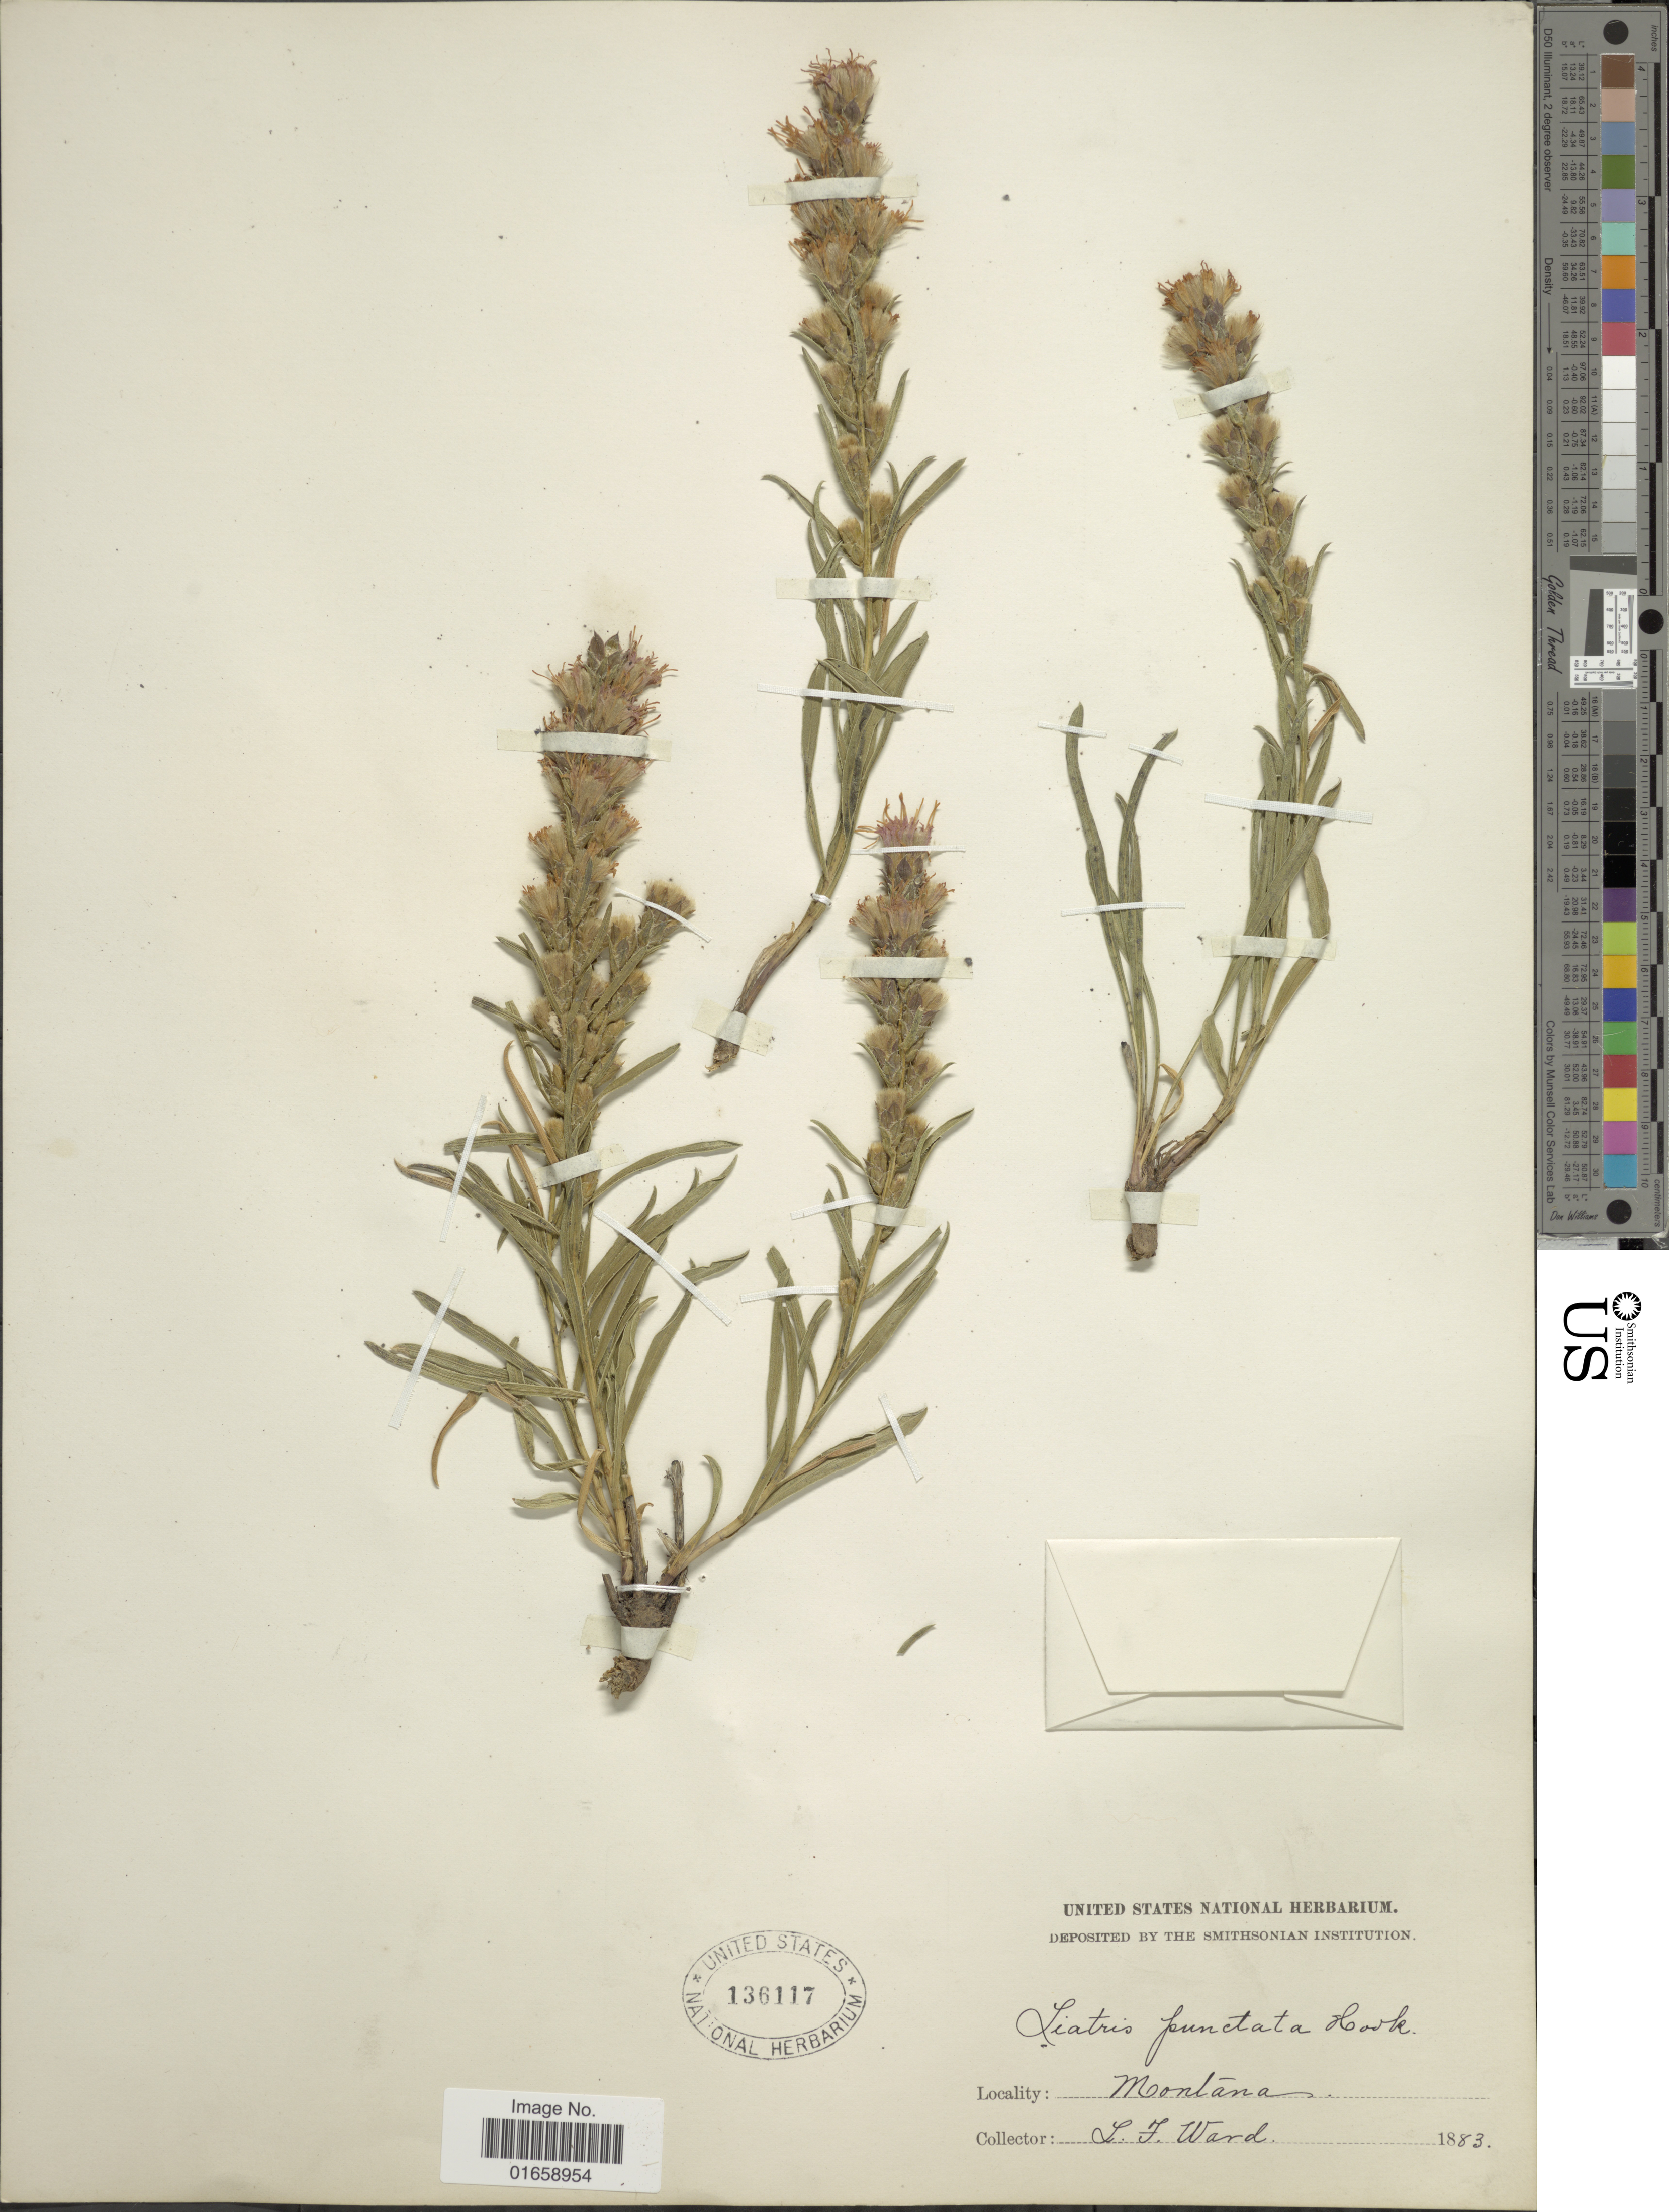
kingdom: Plantae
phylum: Tracheophyta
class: Magnoliopsida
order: Asterales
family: Asteraceae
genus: Liatris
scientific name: Liatris punctata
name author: Hook.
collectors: L. Ward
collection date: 1883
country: United States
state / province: Montana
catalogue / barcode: US 136117